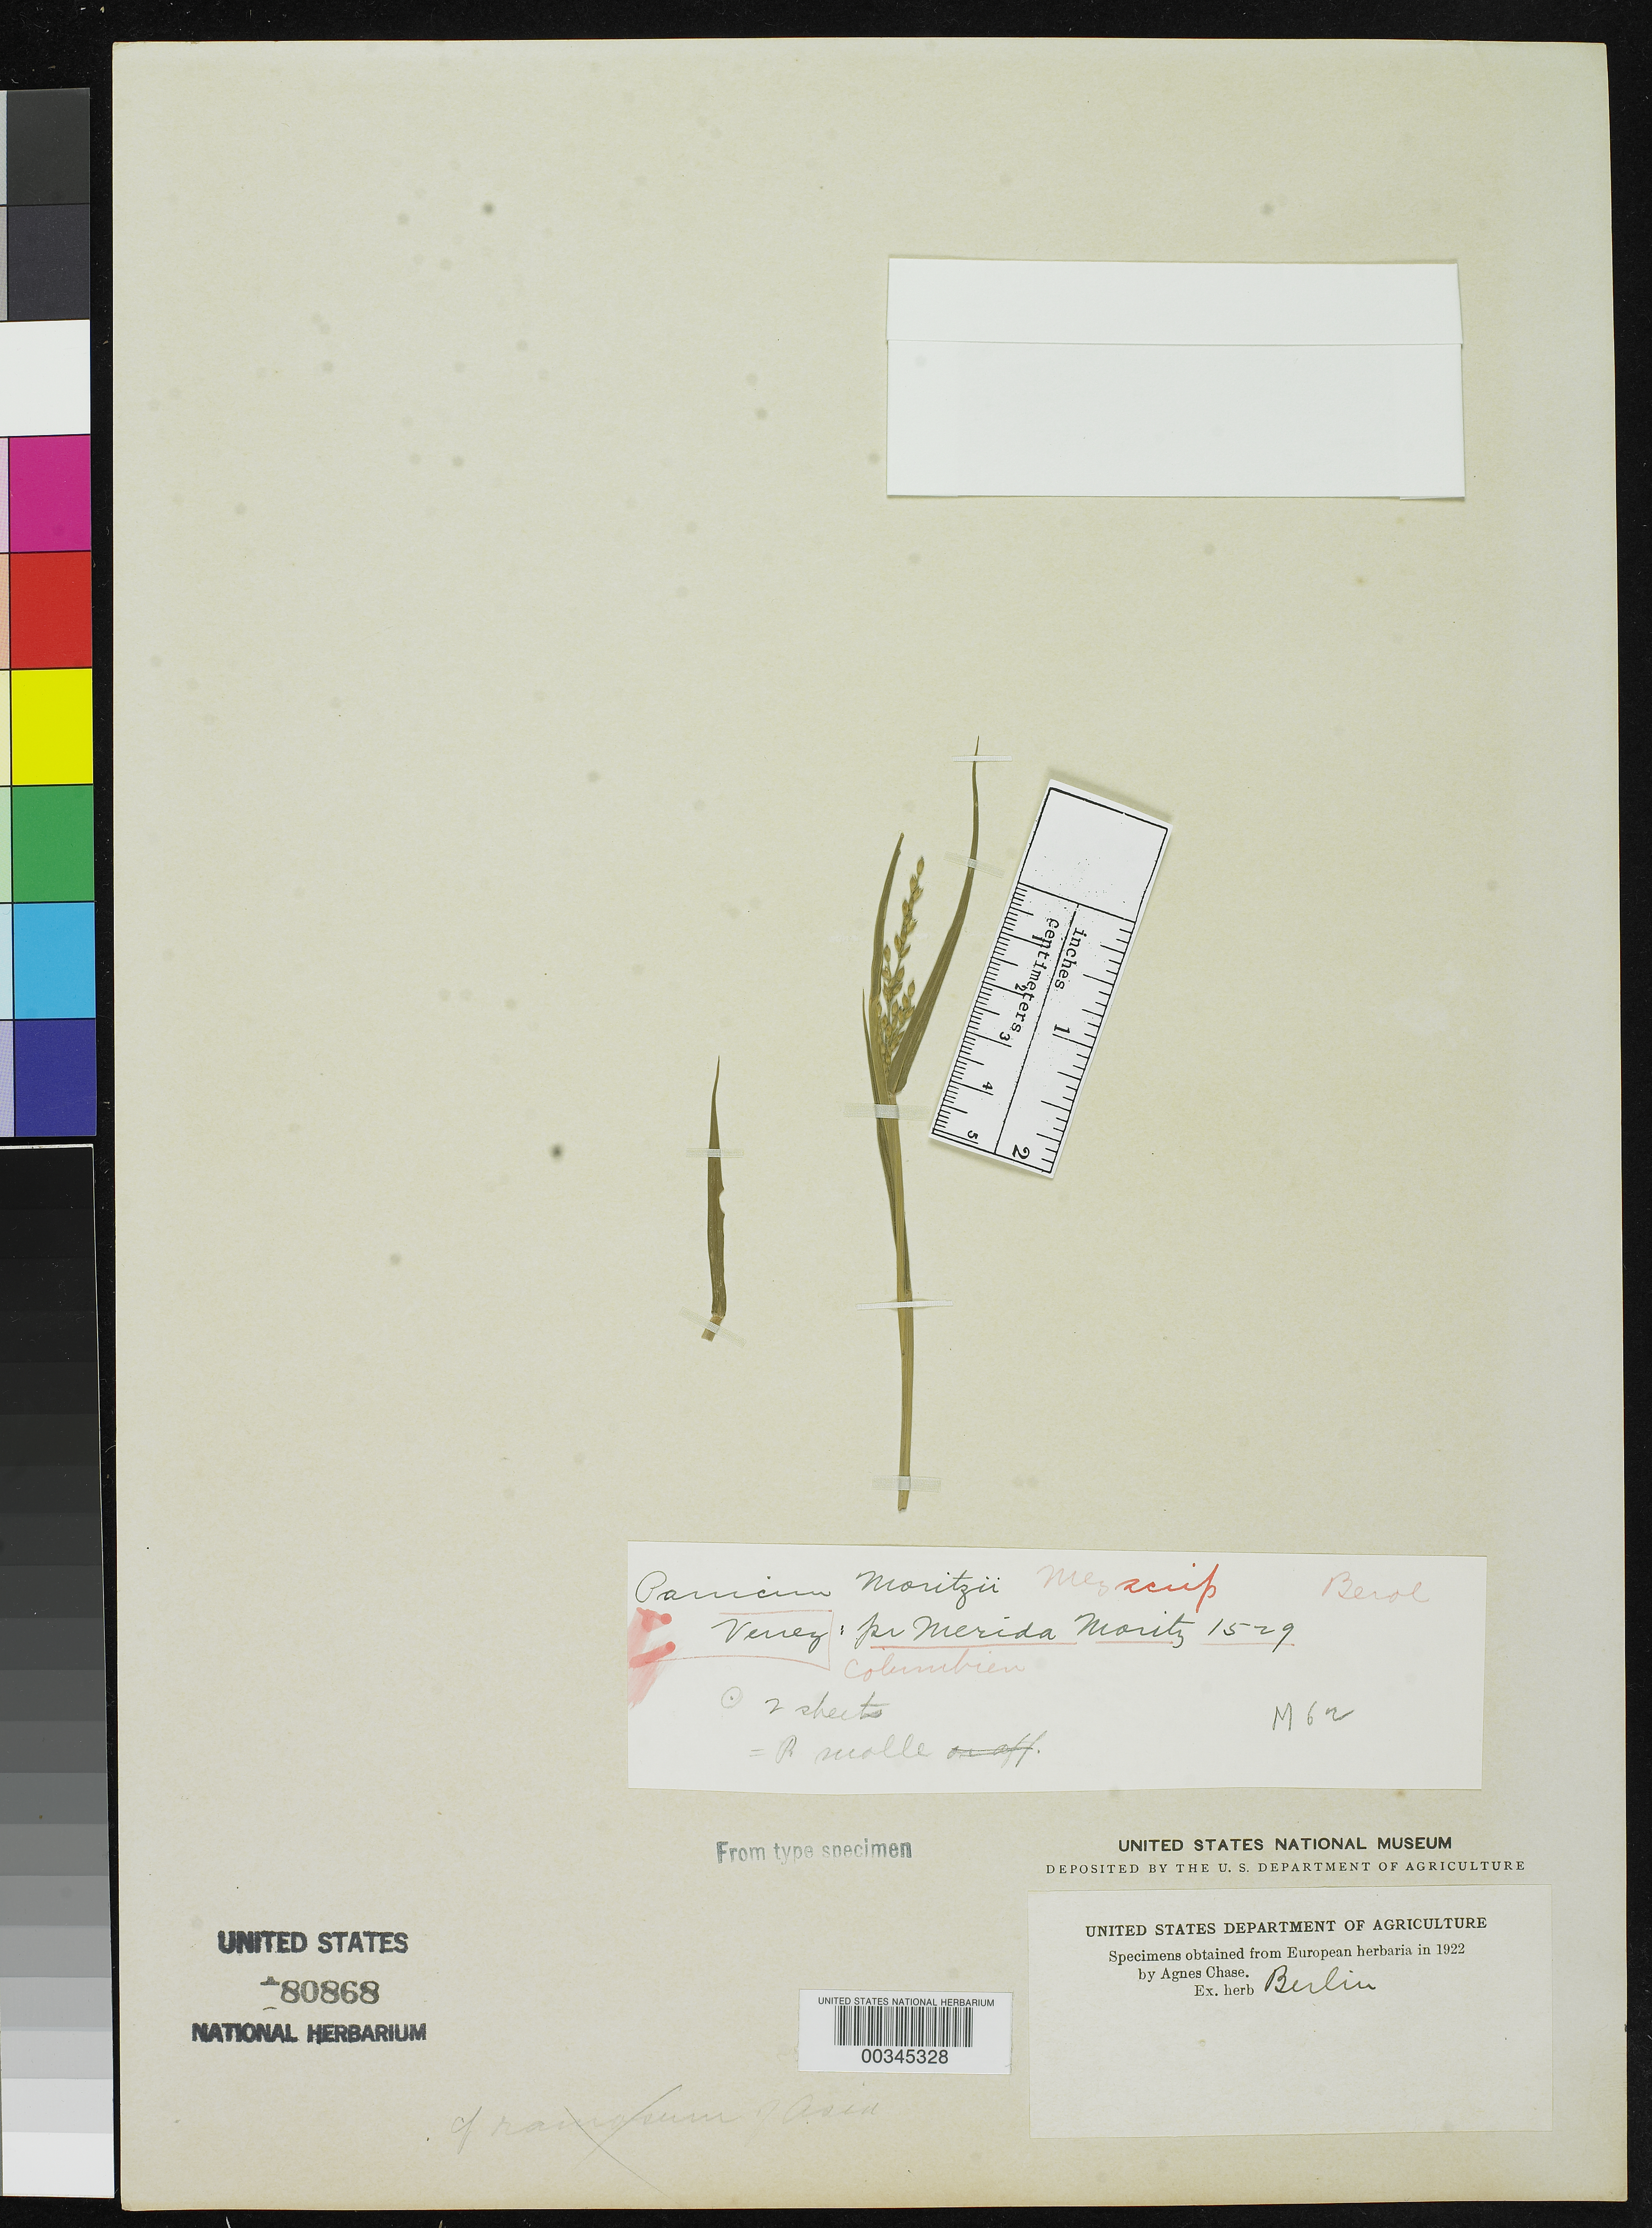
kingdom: Plantae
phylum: Tracheophyta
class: Liliopsida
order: Poales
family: Poaceae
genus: Panicum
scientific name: Panicum moritzii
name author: Mez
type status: Isotype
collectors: E. Moritz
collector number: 1529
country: Venezuela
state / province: Mérida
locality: Near Merida.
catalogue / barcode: US 80868